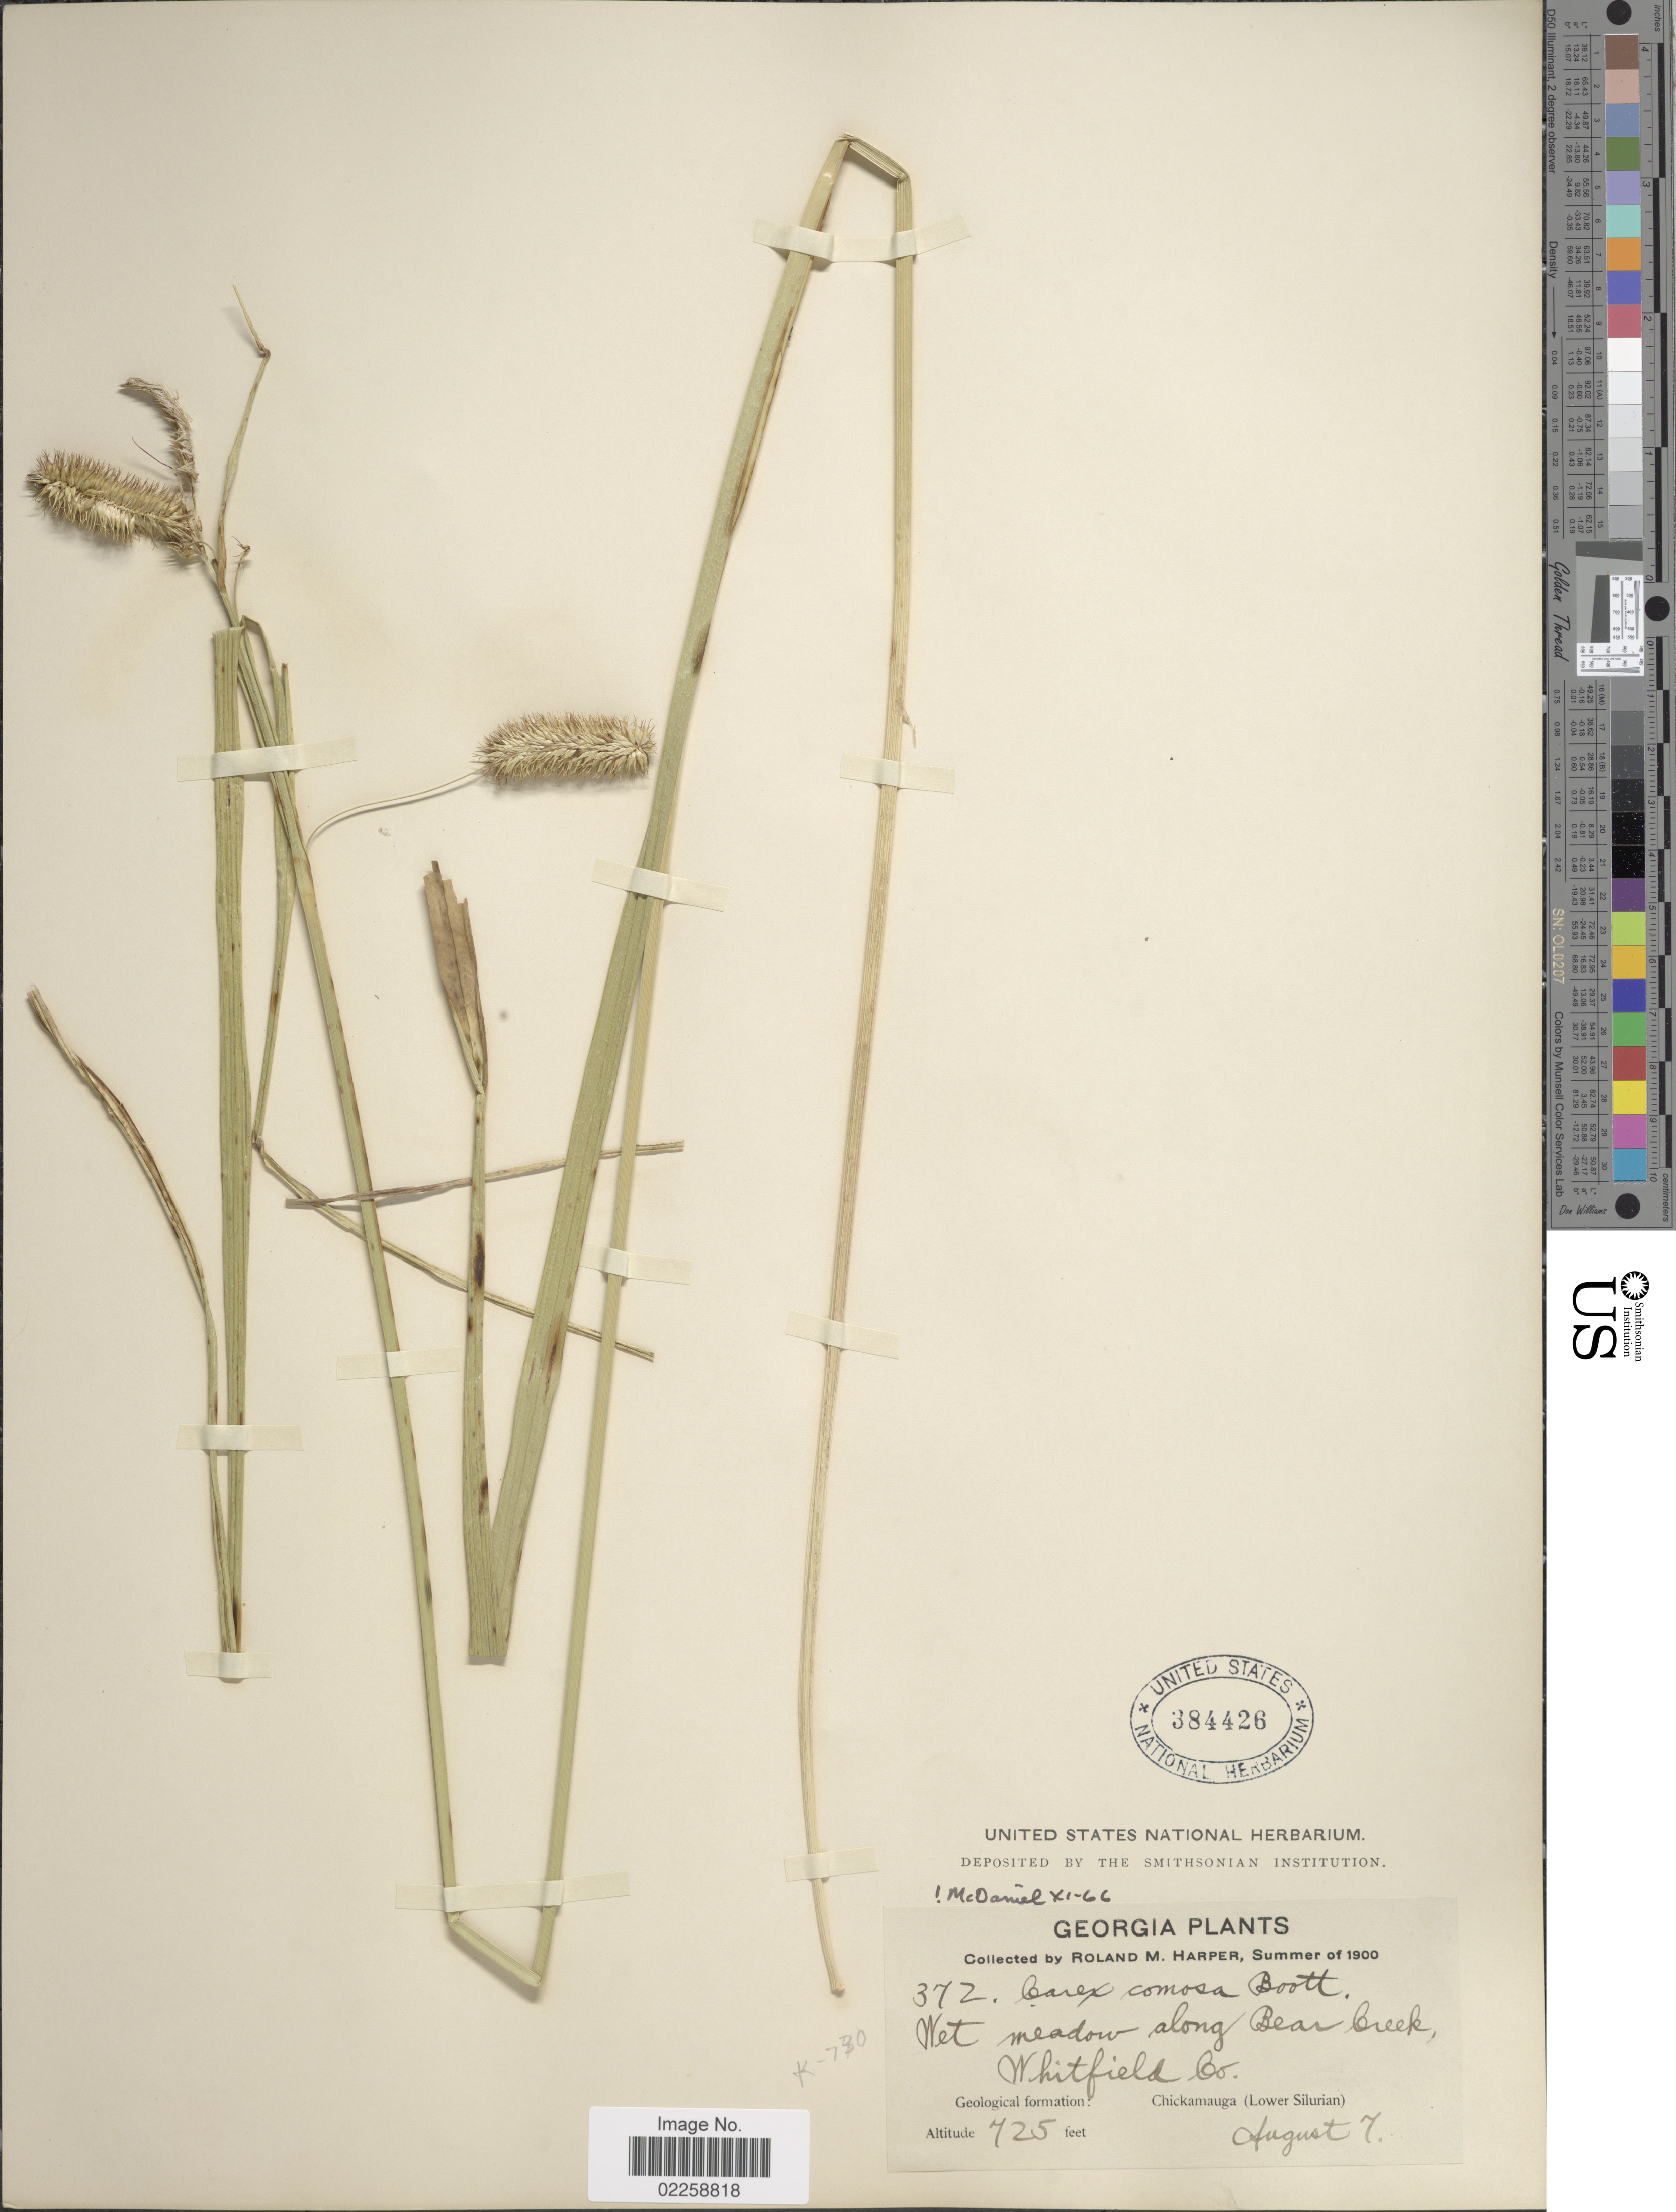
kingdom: Plantae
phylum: Tracheophyta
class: Liliopsida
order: Poales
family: Cyperaceae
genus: Carex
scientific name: Carex comosa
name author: Boott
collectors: R. M. Harper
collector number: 372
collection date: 1900-08-07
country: United States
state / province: Georgia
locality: Wet meadow along Bear Creek, Whitfield Co., Chickamauga (Lower Silurian)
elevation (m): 221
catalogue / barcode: US 384426